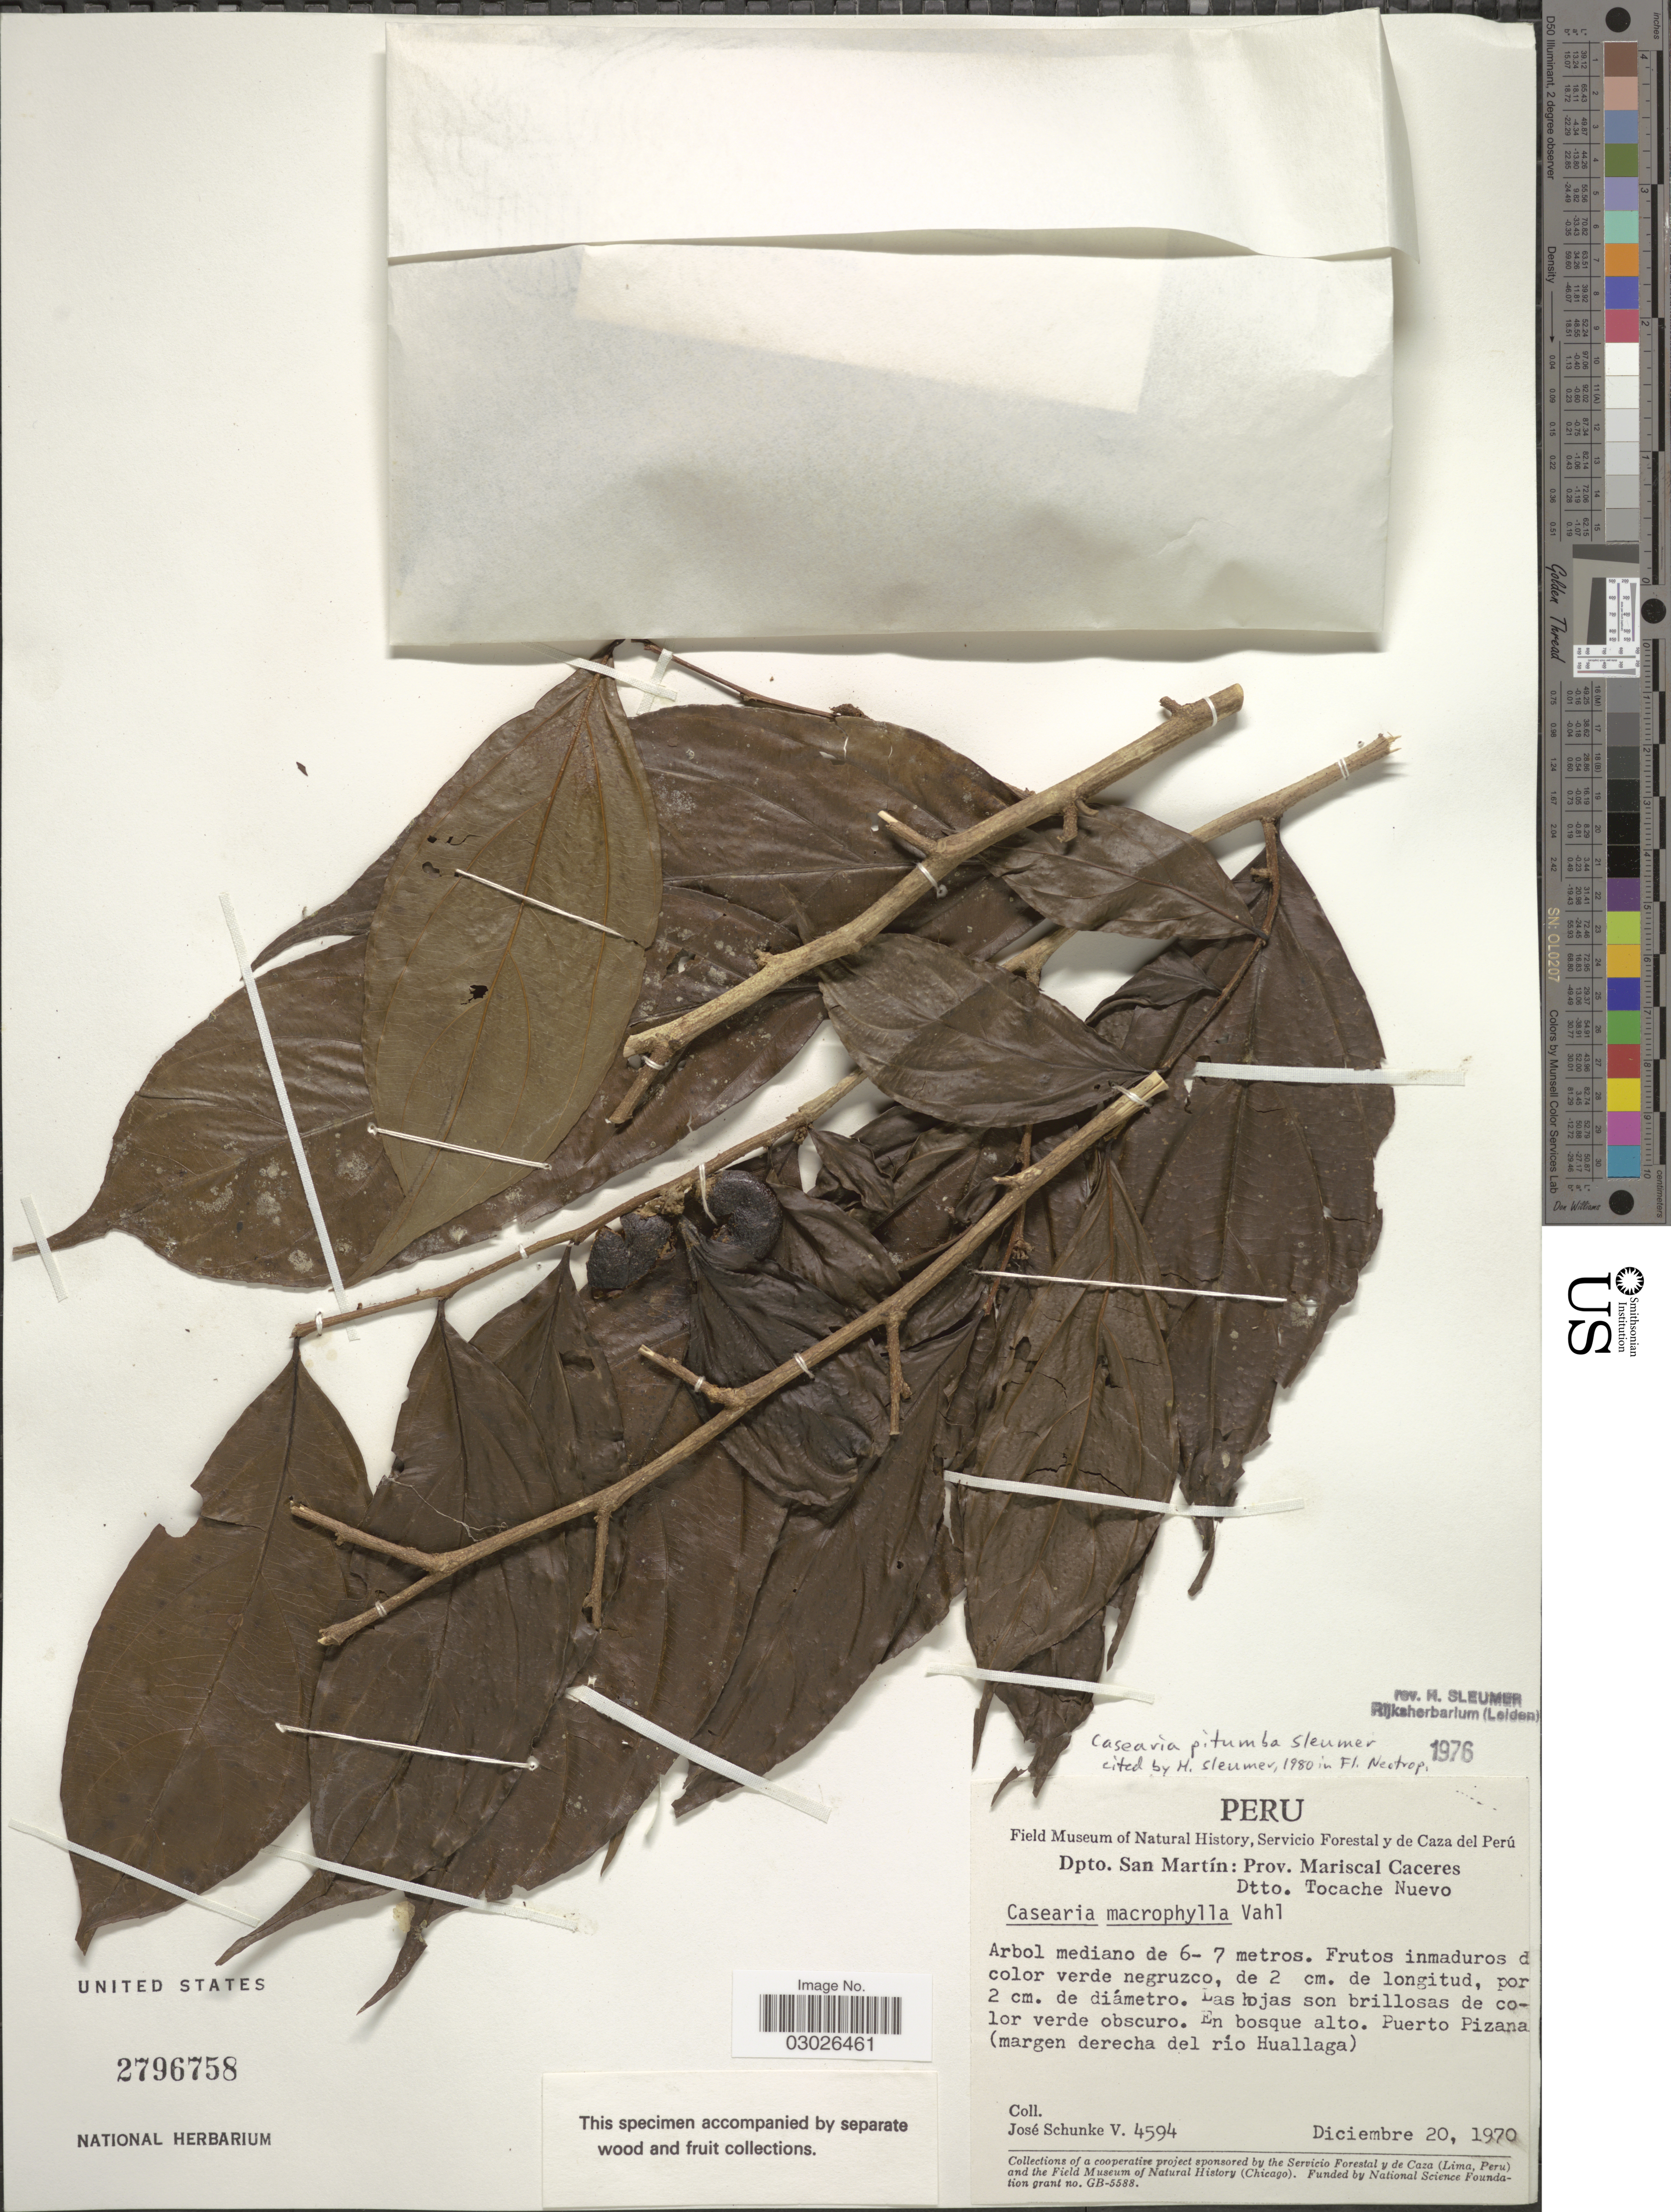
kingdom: Plantae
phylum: Tracheophyta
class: Magnoliopsida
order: Malpighiales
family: Salicaceae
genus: Casearia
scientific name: Casearia pitumba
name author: Sleumer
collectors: J. Schunke Vigo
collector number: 4594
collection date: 1970-12-20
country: Peru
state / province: San Martín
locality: Dpto. San Martín: Prov. Mariscal Caceres, Dtto. Tocache Nuevo. En bosque alto. Puerto Pizana (margen derecha del río Huallaga).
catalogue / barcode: US 2796758